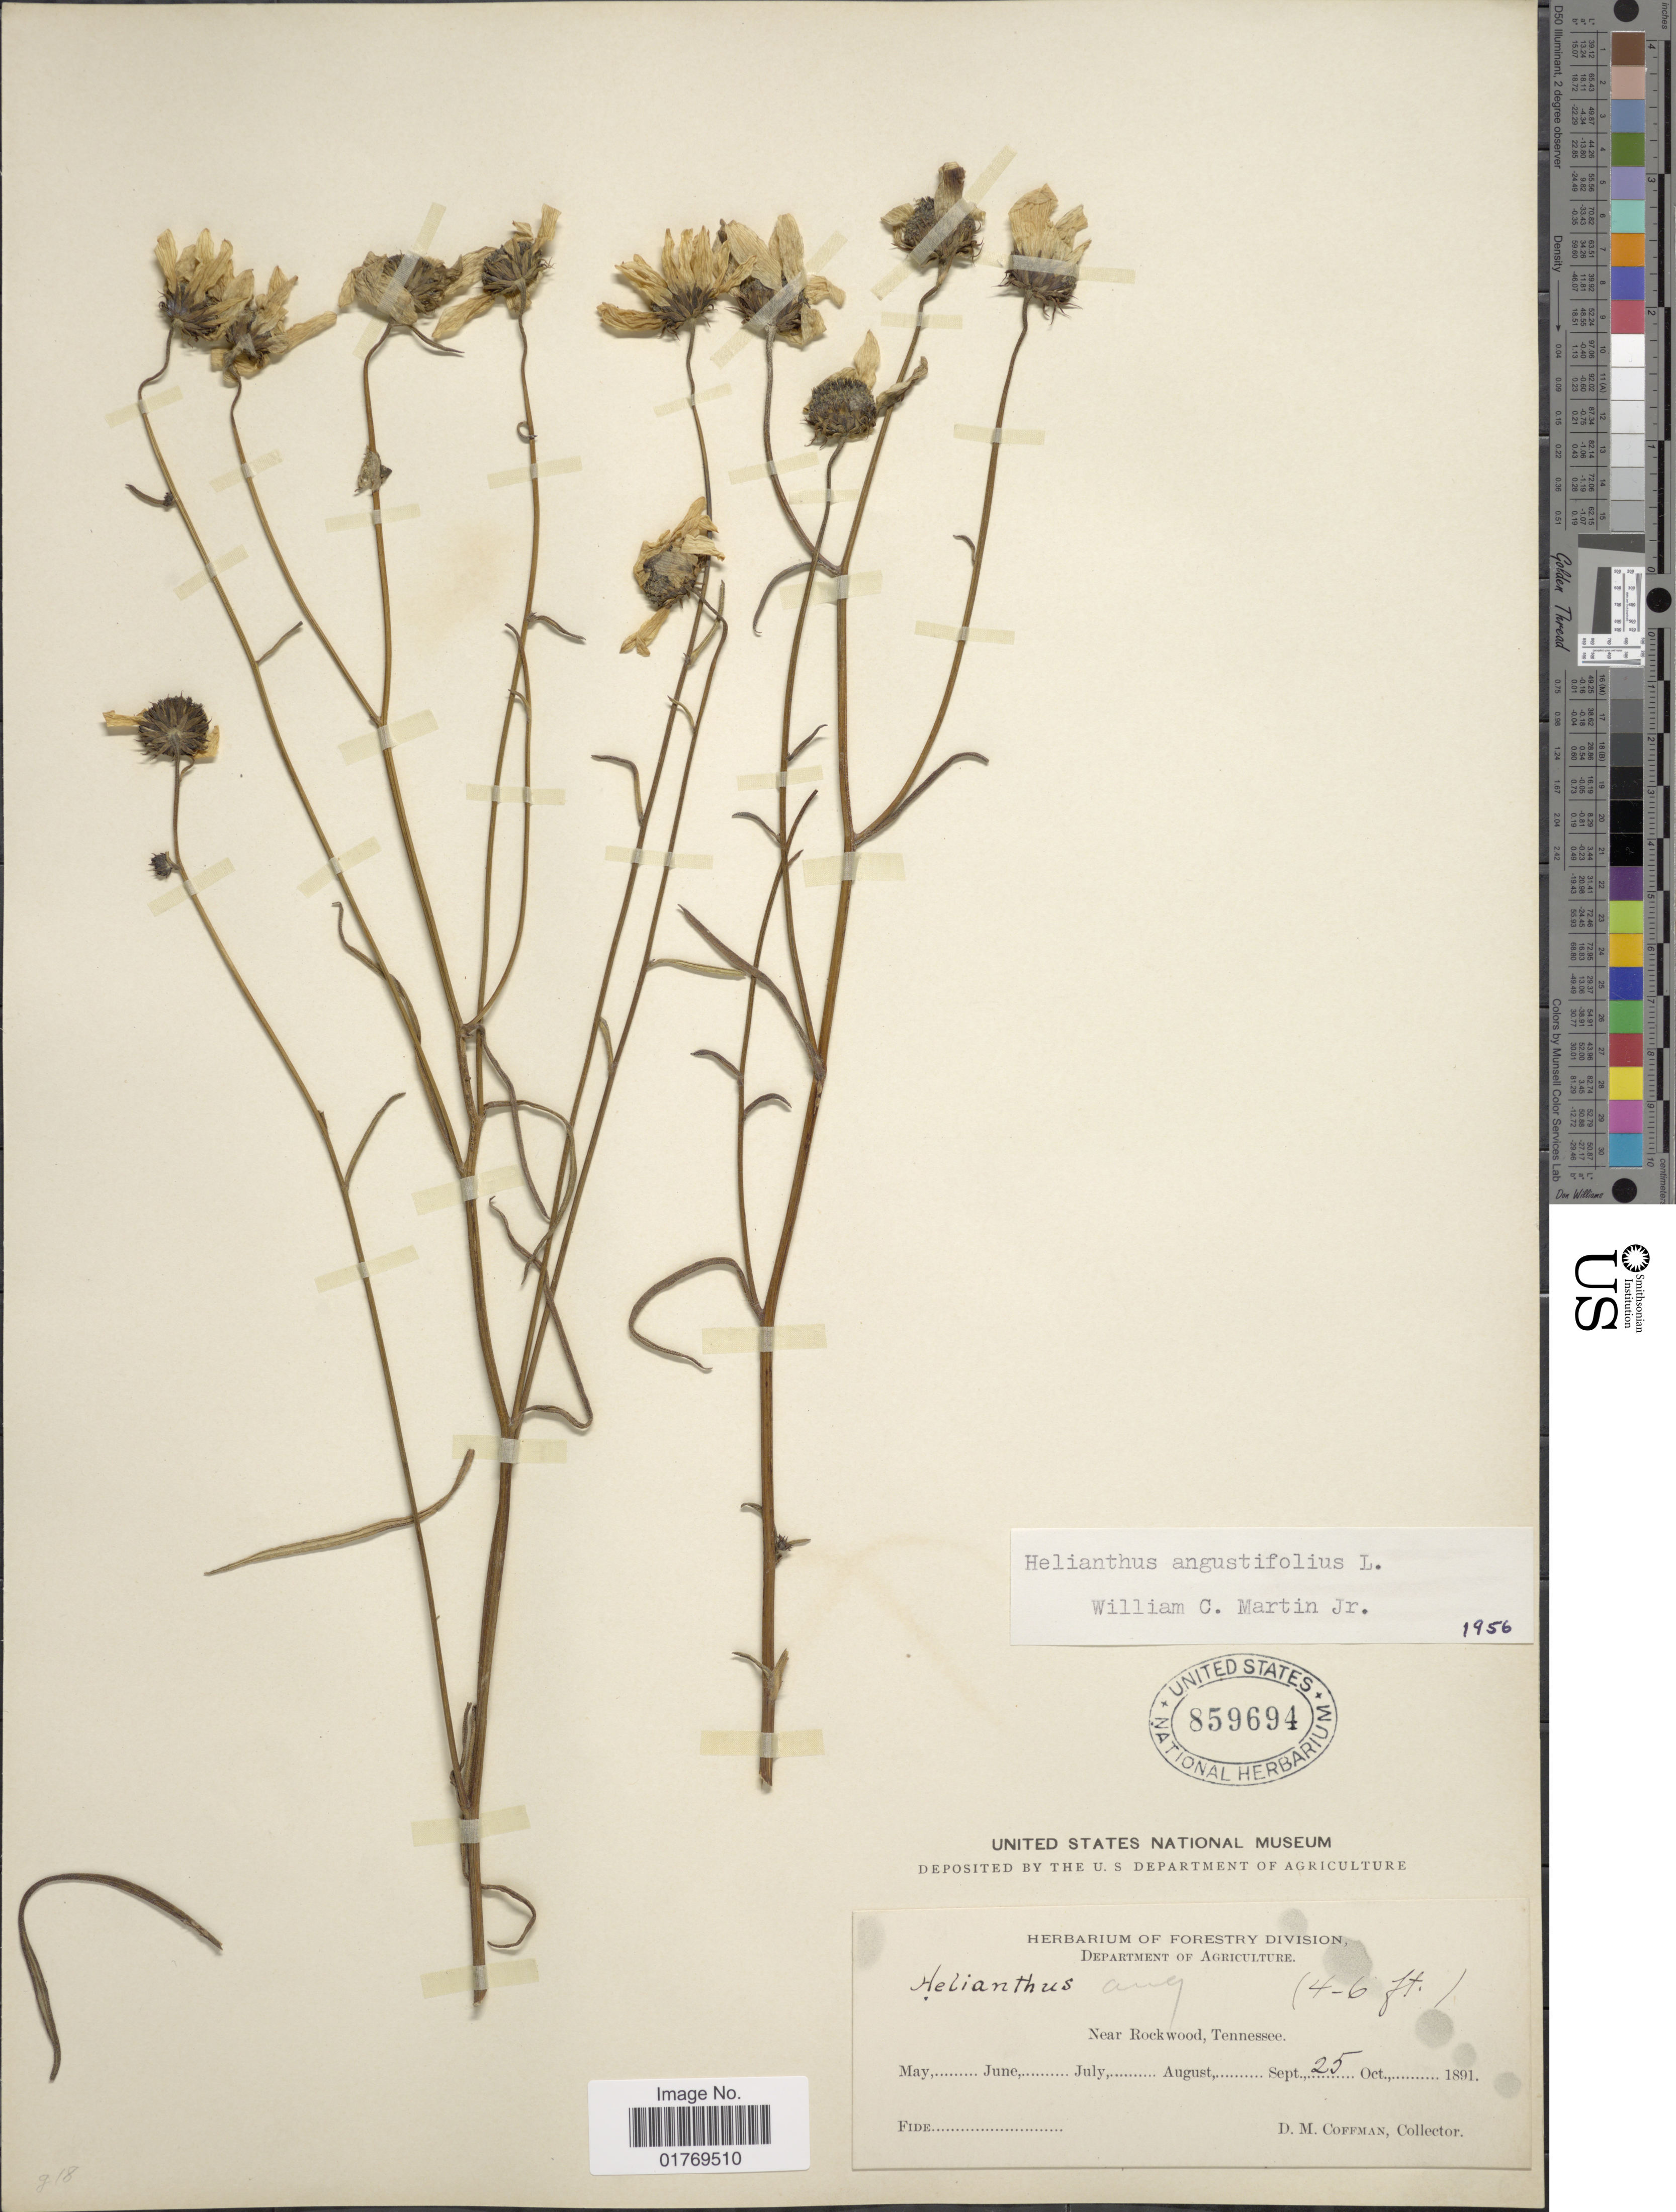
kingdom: Plantae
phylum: Tracheophyta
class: Magnoliopsida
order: Asterales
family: Asteraceae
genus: Helianthus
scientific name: Helianthus angustifolius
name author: L.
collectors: D. M. Coffman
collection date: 1891-09-25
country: United States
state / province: Tennessee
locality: Near Rockwood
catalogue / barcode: US 859694